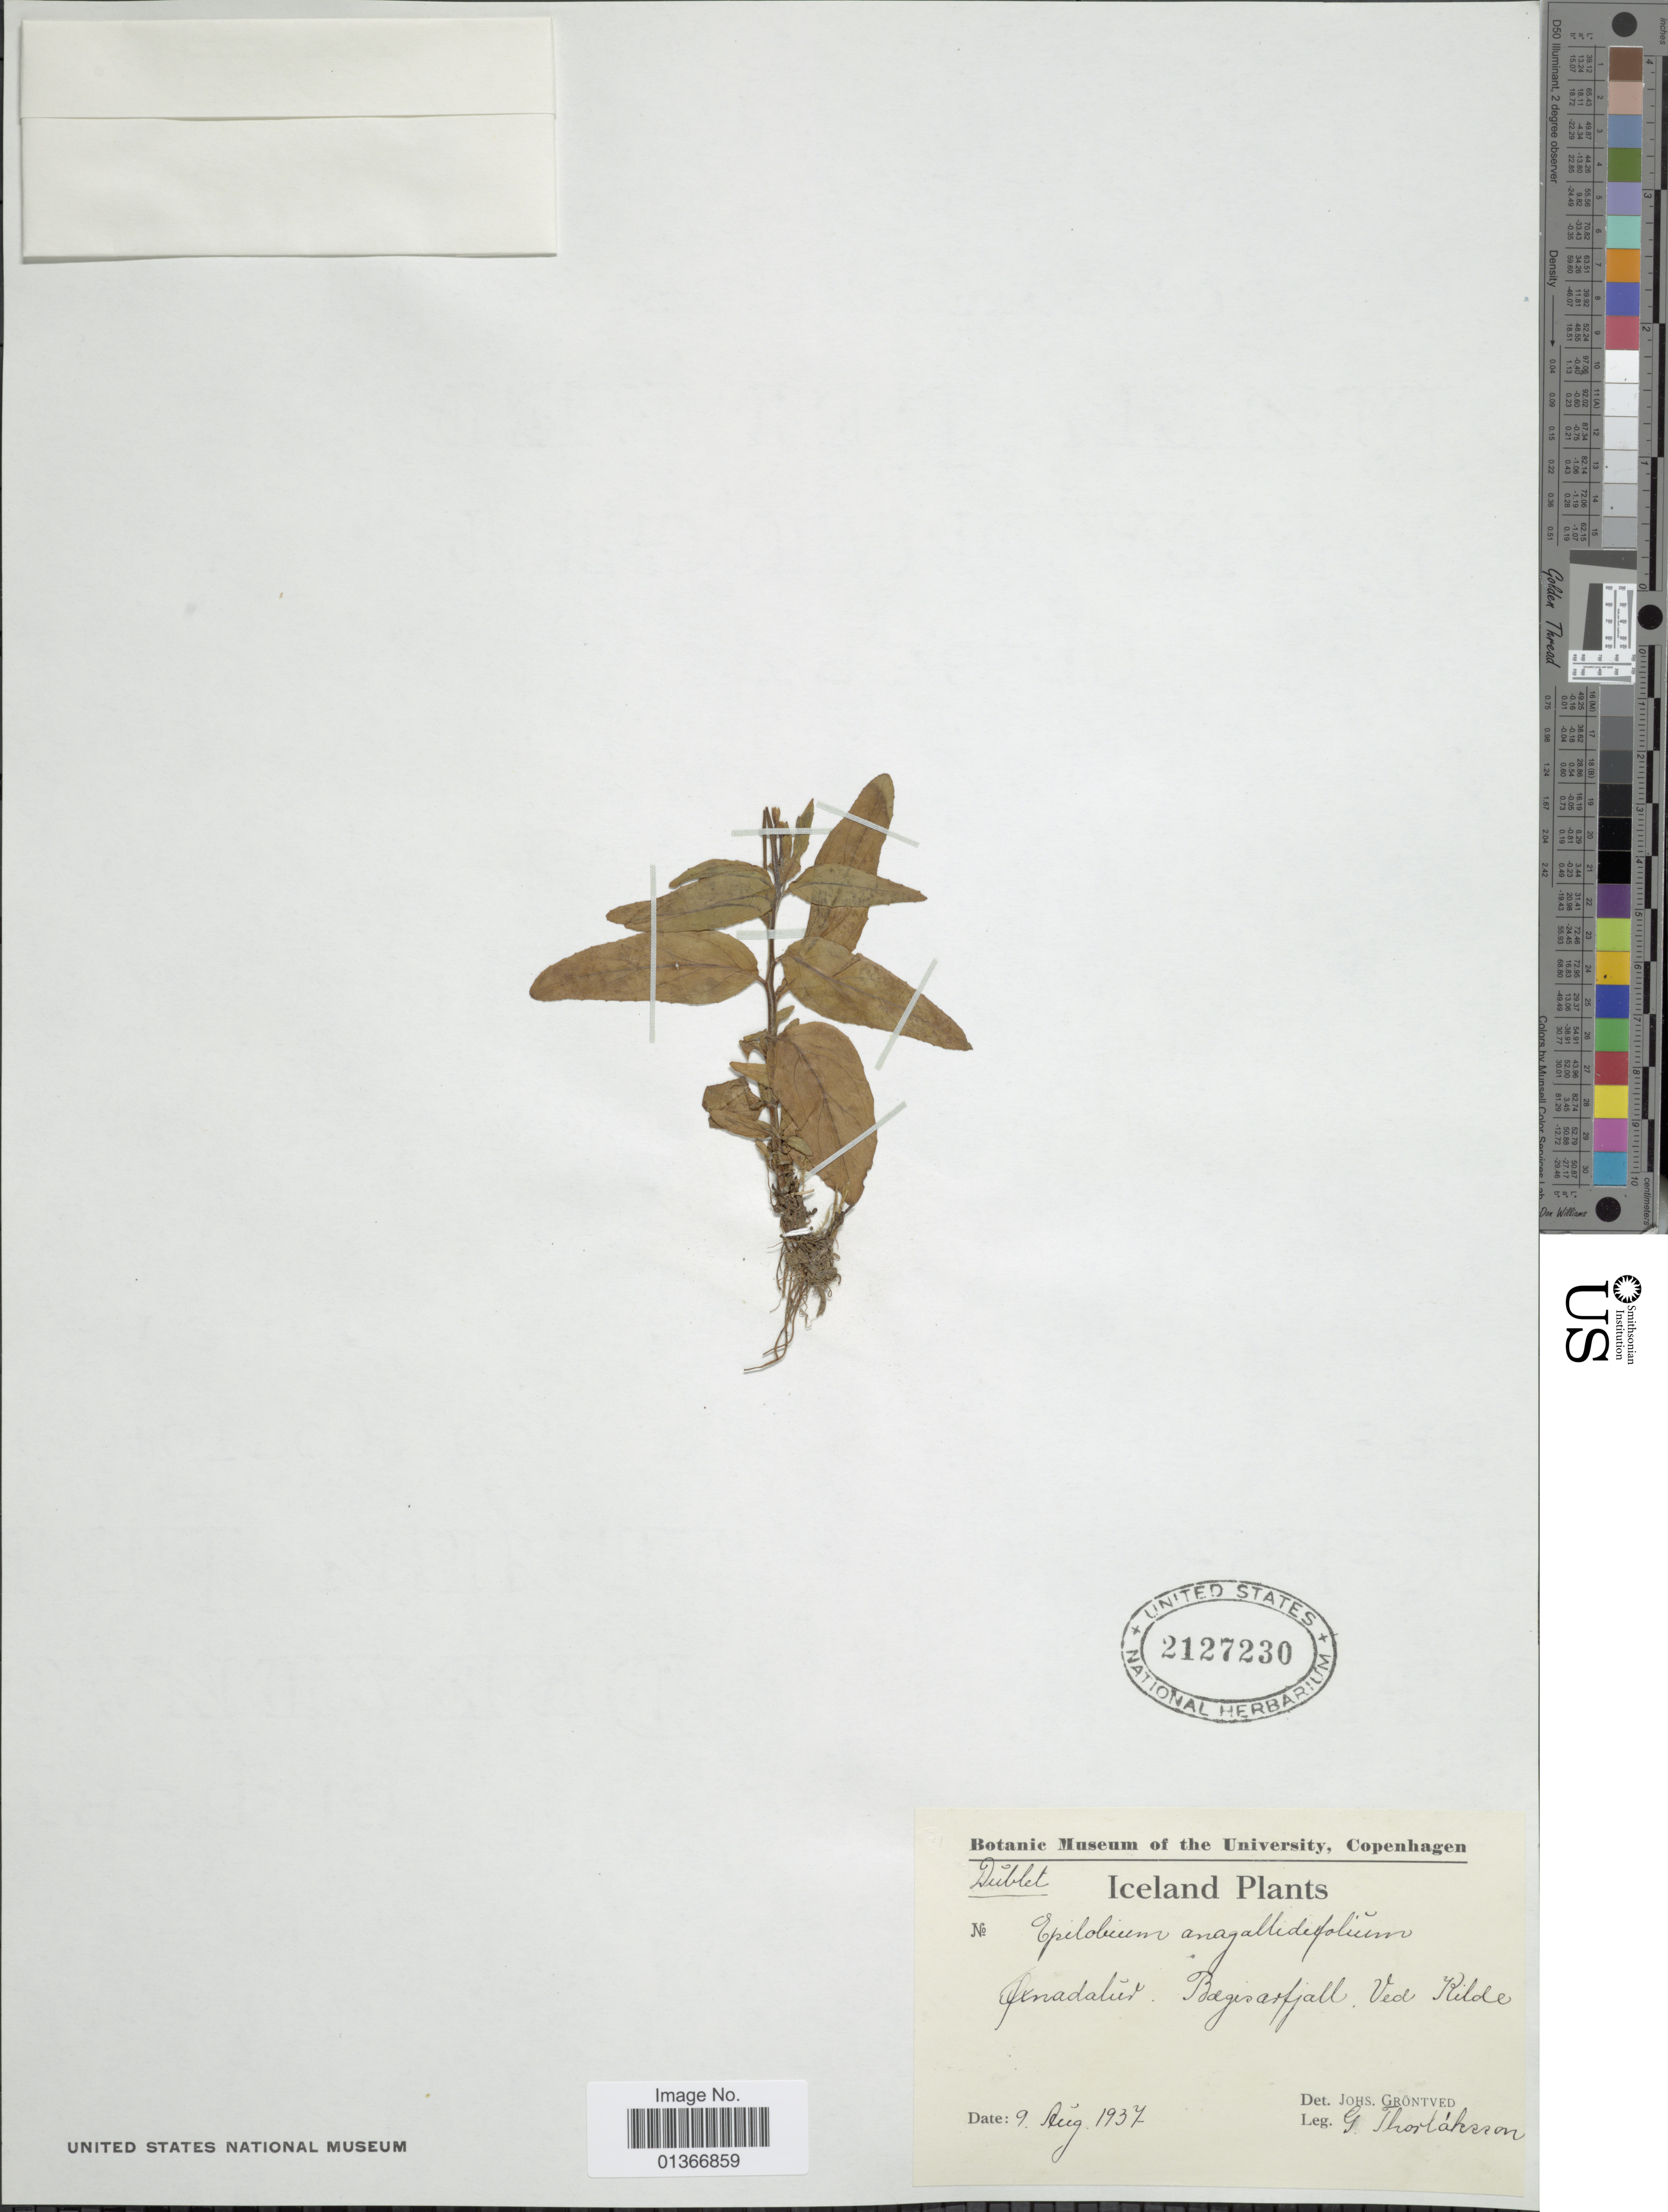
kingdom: Plantae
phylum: Tracheophyta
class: Magnoliopsida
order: Myrtales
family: Onagraceae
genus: Epilobium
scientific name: Epilobium anagallidifolium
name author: Lam.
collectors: G. Thortáksson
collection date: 1937-08-09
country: Iceland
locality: Öxnadalur,Baegisarfjall, Ved Kilde.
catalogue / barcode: US 2127230